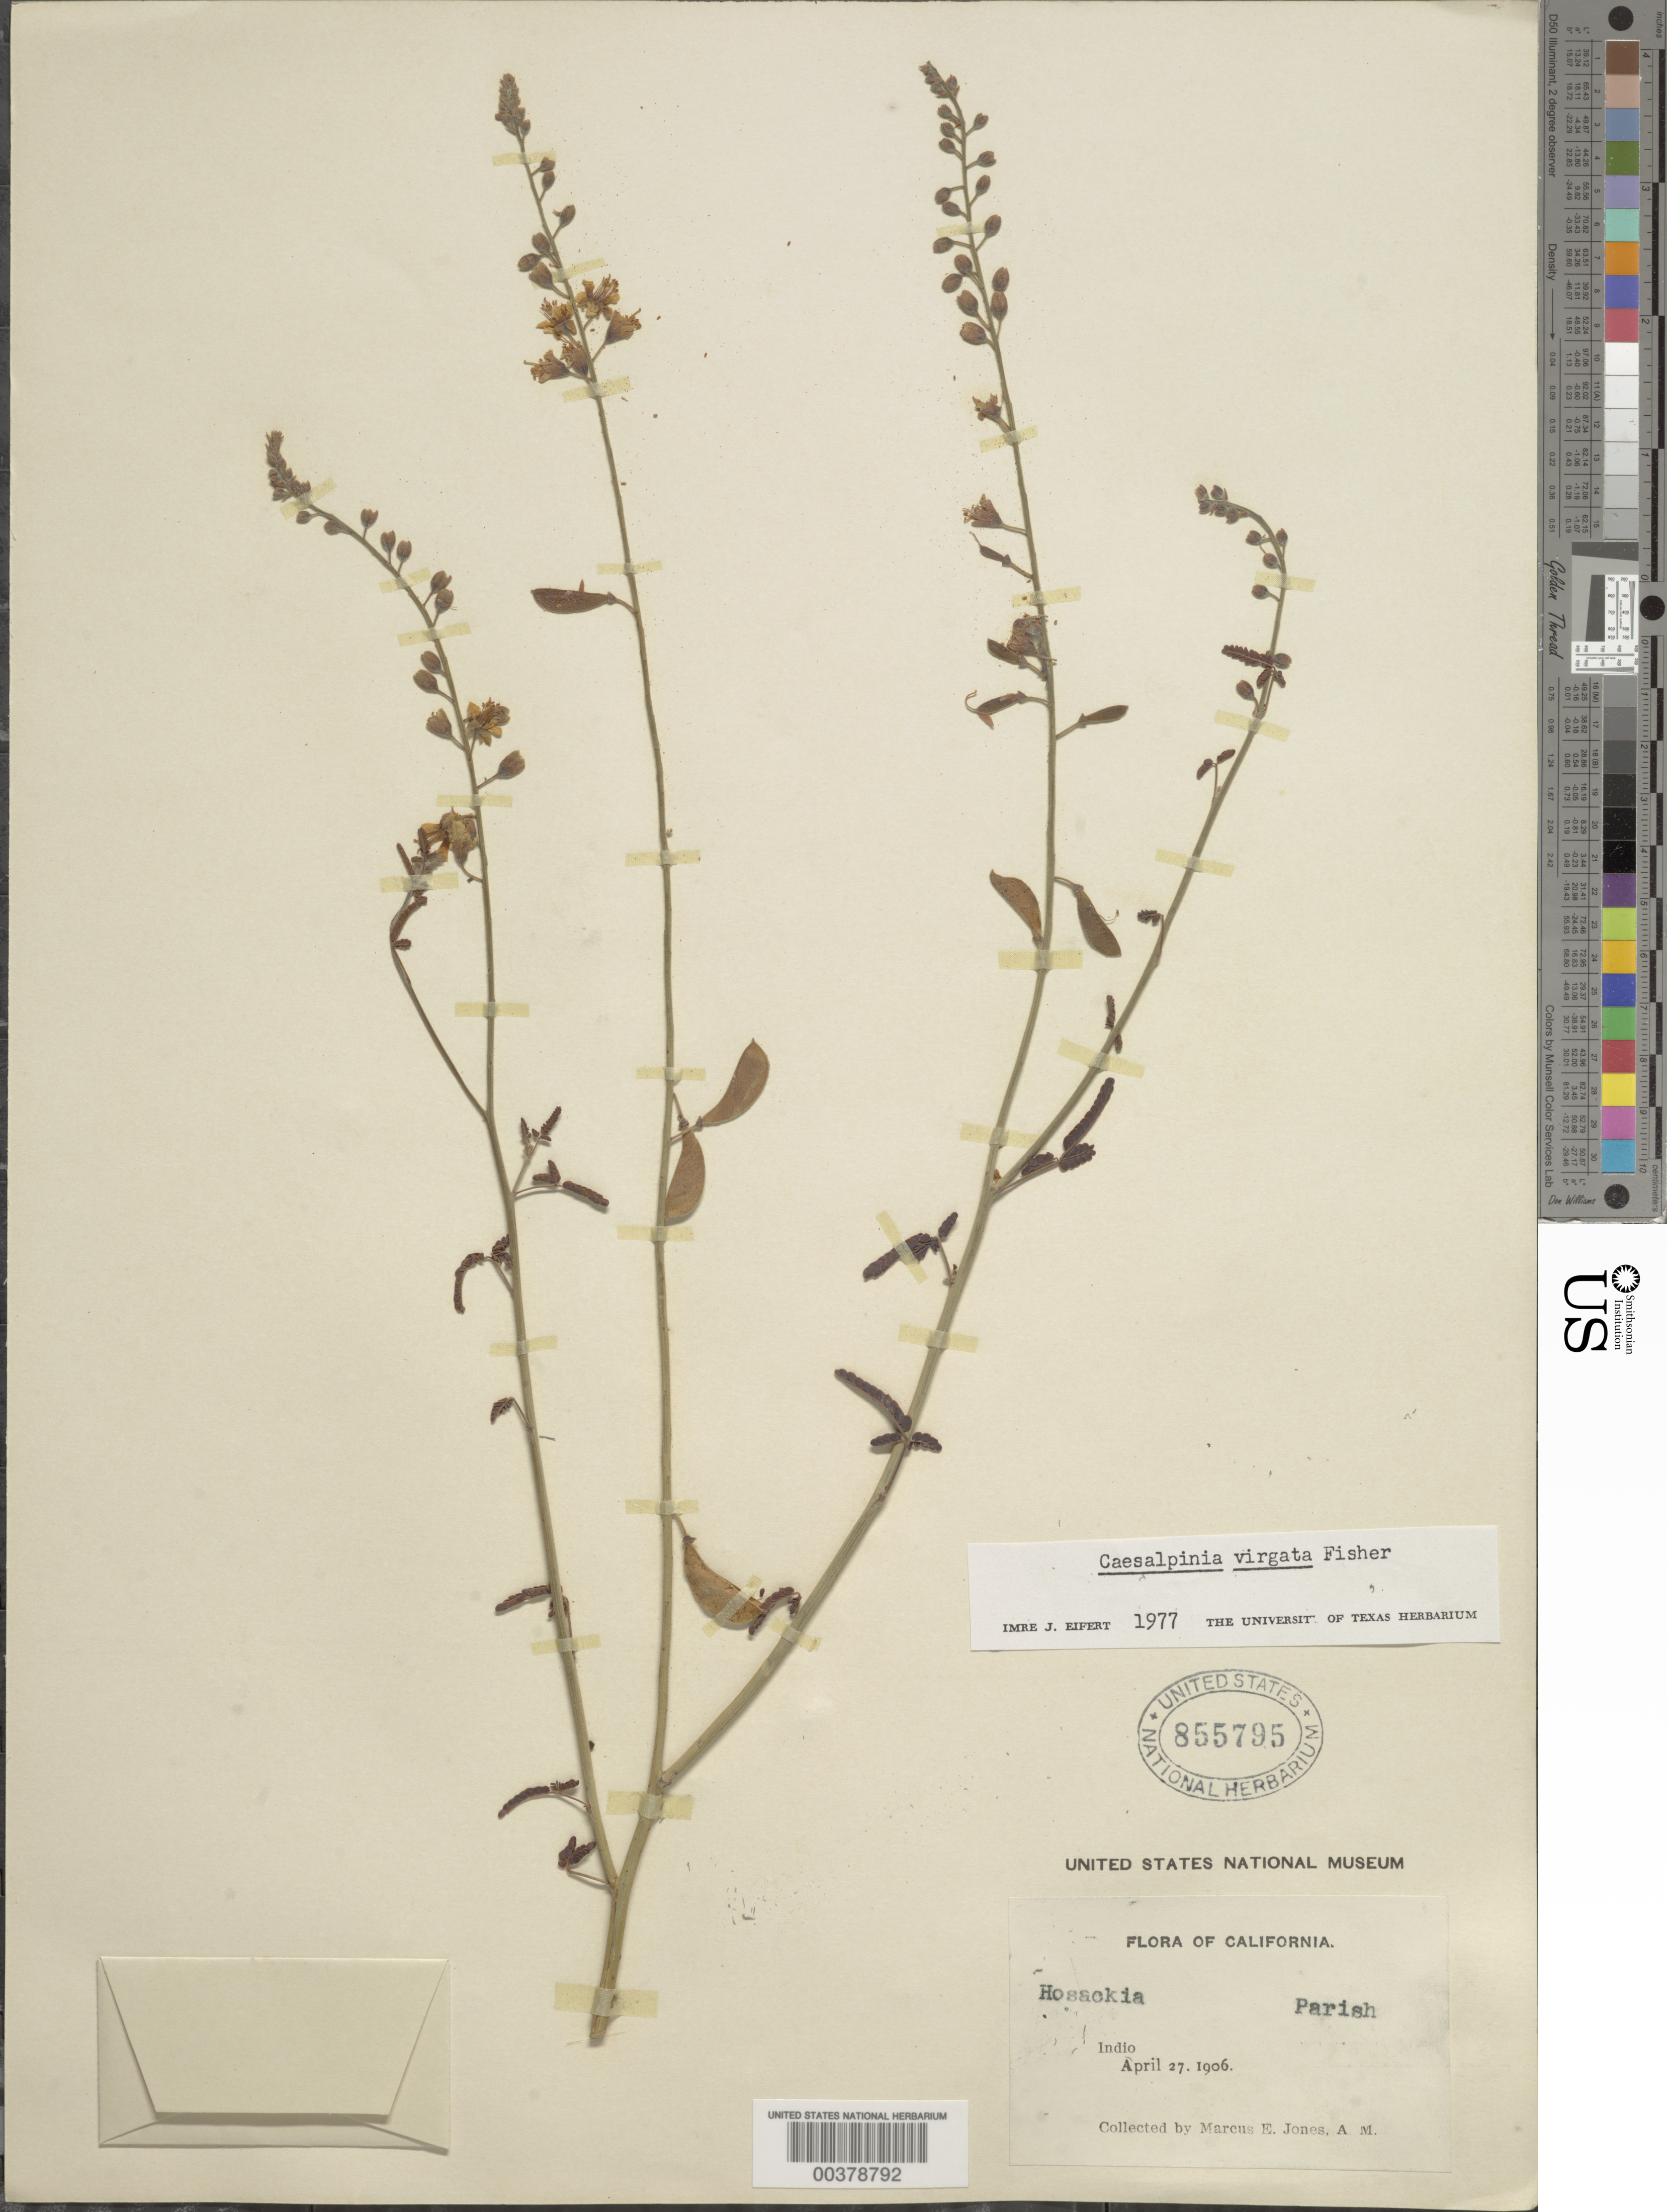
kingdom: Plantae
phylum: Tracheophyta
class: Magnoliopsida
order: Fabales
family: Fabaceae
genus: Hoffmannseggia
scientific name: Hoffmannseggia microphylla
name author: Torr.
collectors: M. E. Jones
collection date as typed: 27 Apr 1906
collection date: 1906-04-27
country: United States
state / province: California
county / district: Riverside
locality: Indio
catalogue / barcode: US 855795